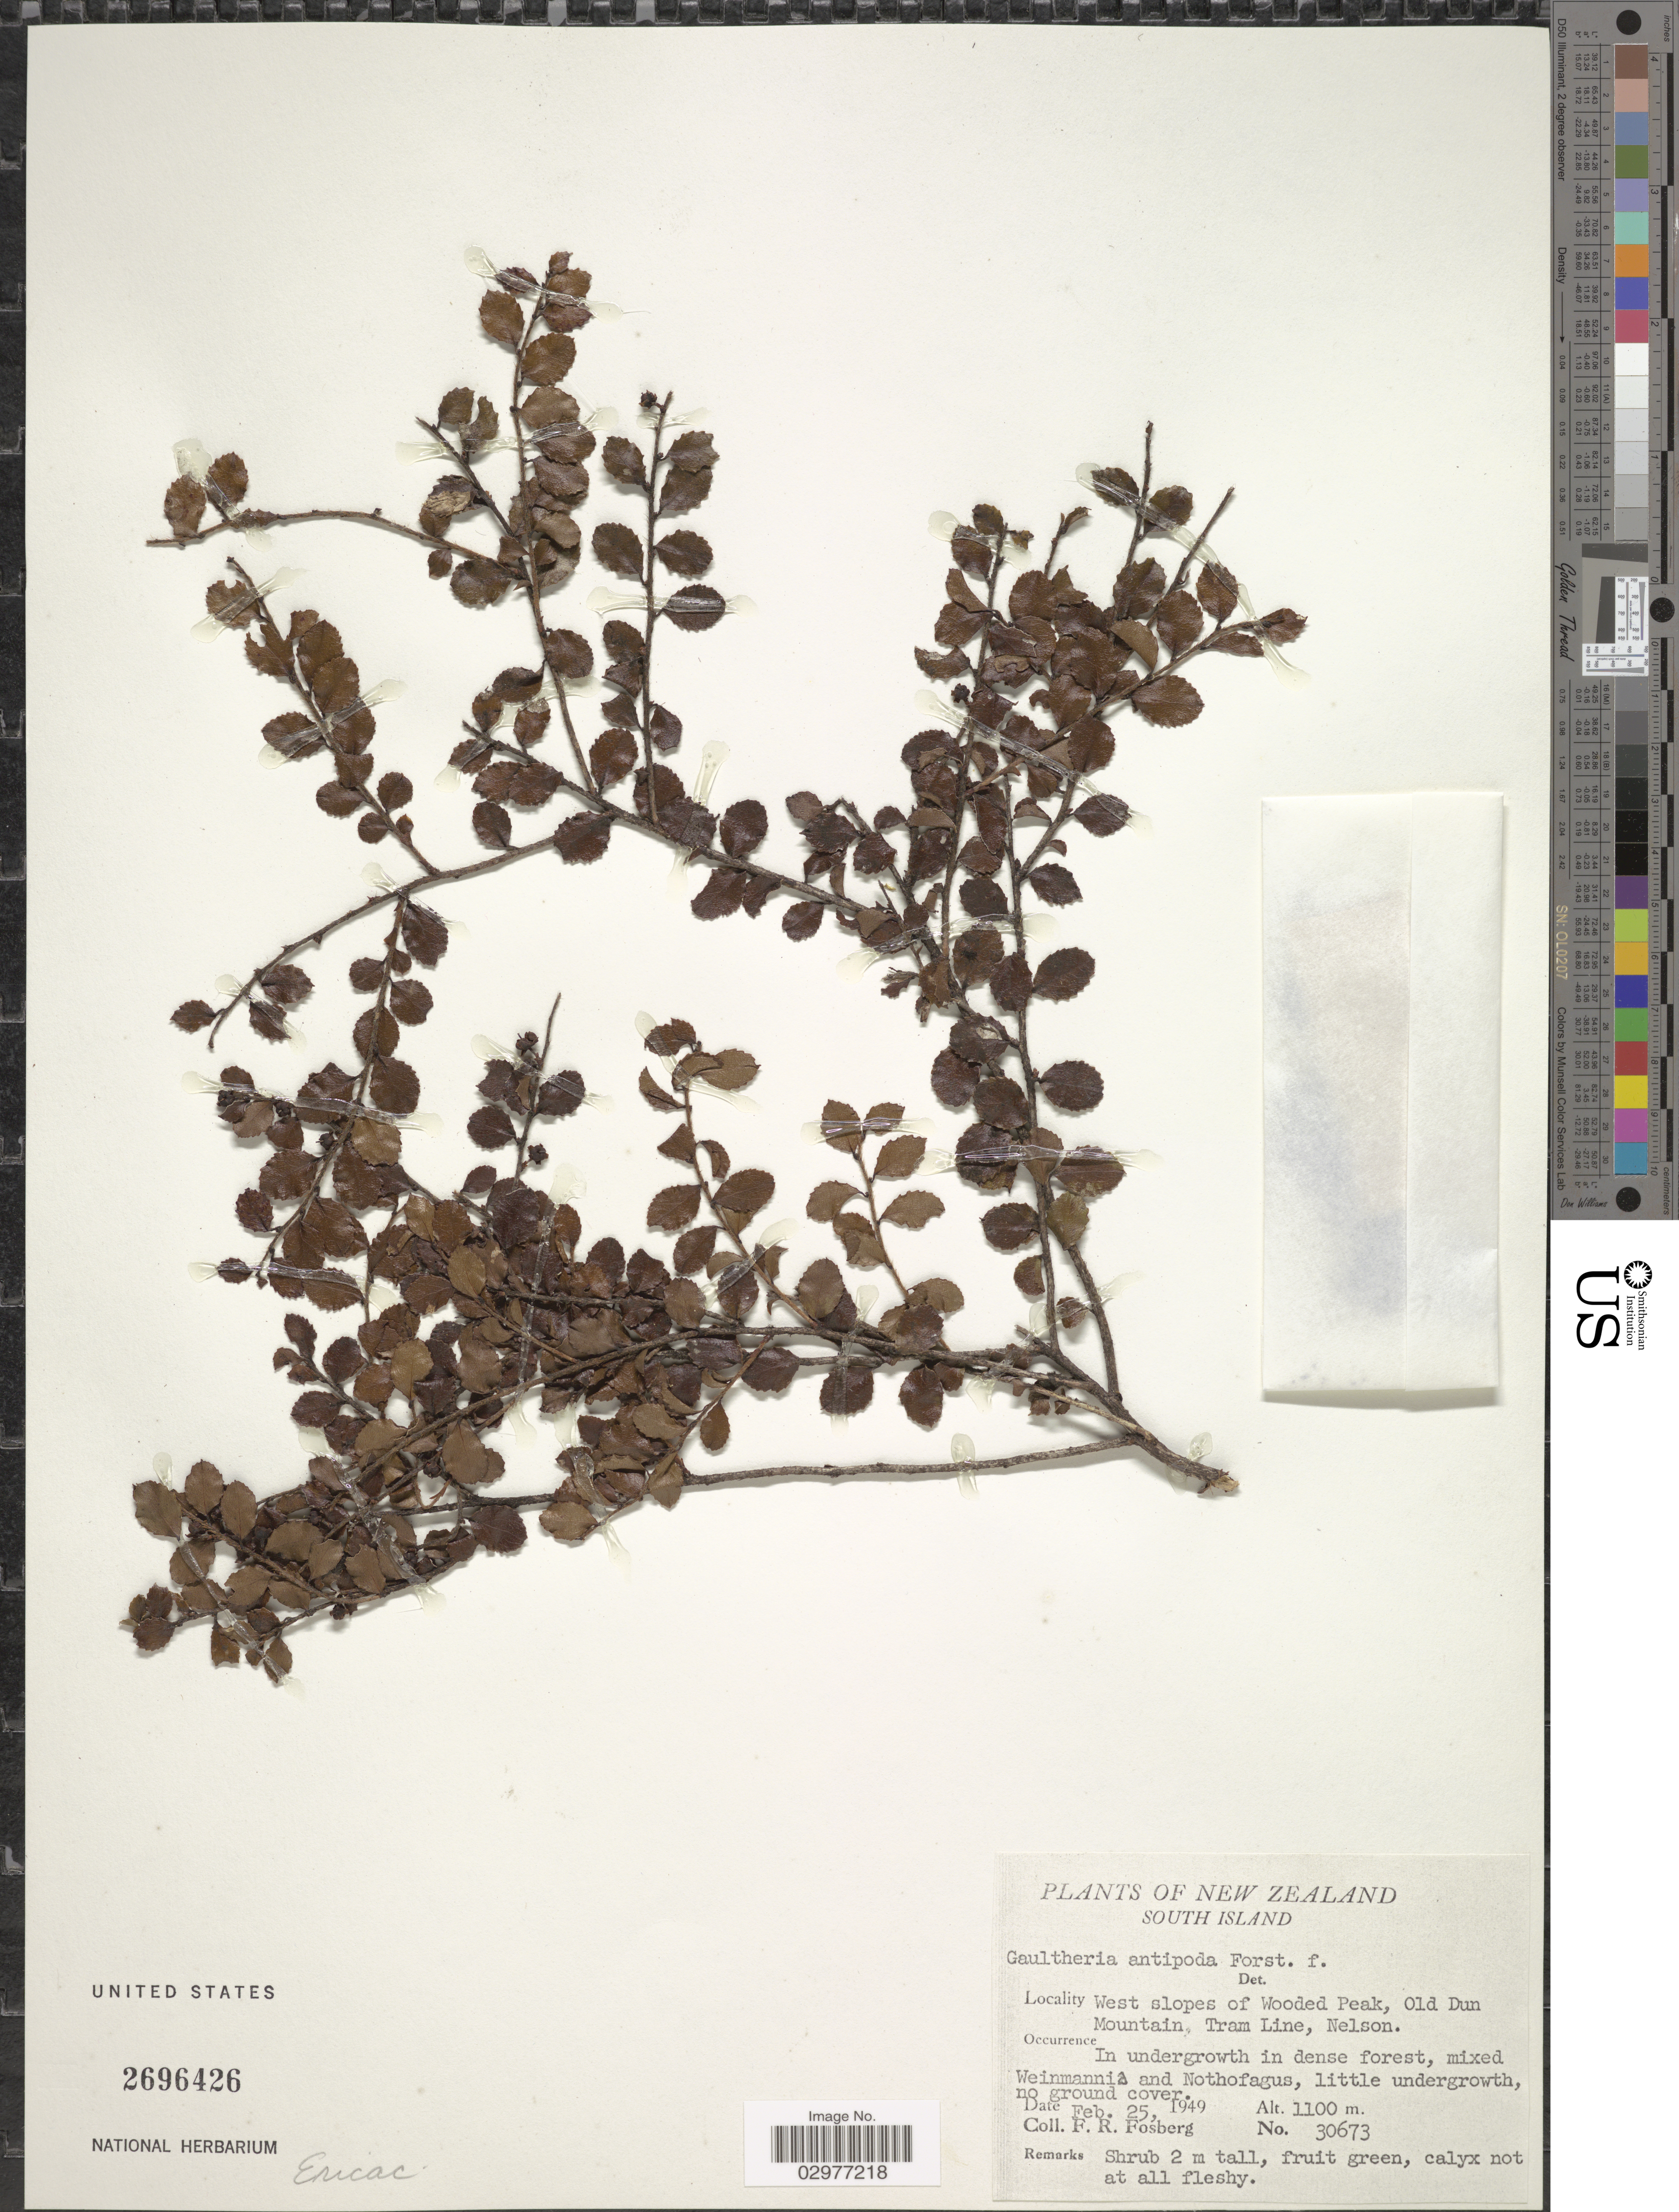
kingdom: Plantae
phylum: Tracheophyta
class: Magnoliopsida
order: Ericales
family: Ericaceae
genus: Gaultheria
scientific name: Gaultheria antipoda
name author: G. Forst.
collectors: F. R. Fosberg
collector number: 30673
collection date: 1949-02-25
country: New Zealand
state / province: Nelson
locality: South Island. West slopes of Wooded Peak, Old Dun Mountain, Tram Line.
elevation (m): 1100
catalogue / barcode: US 2696426